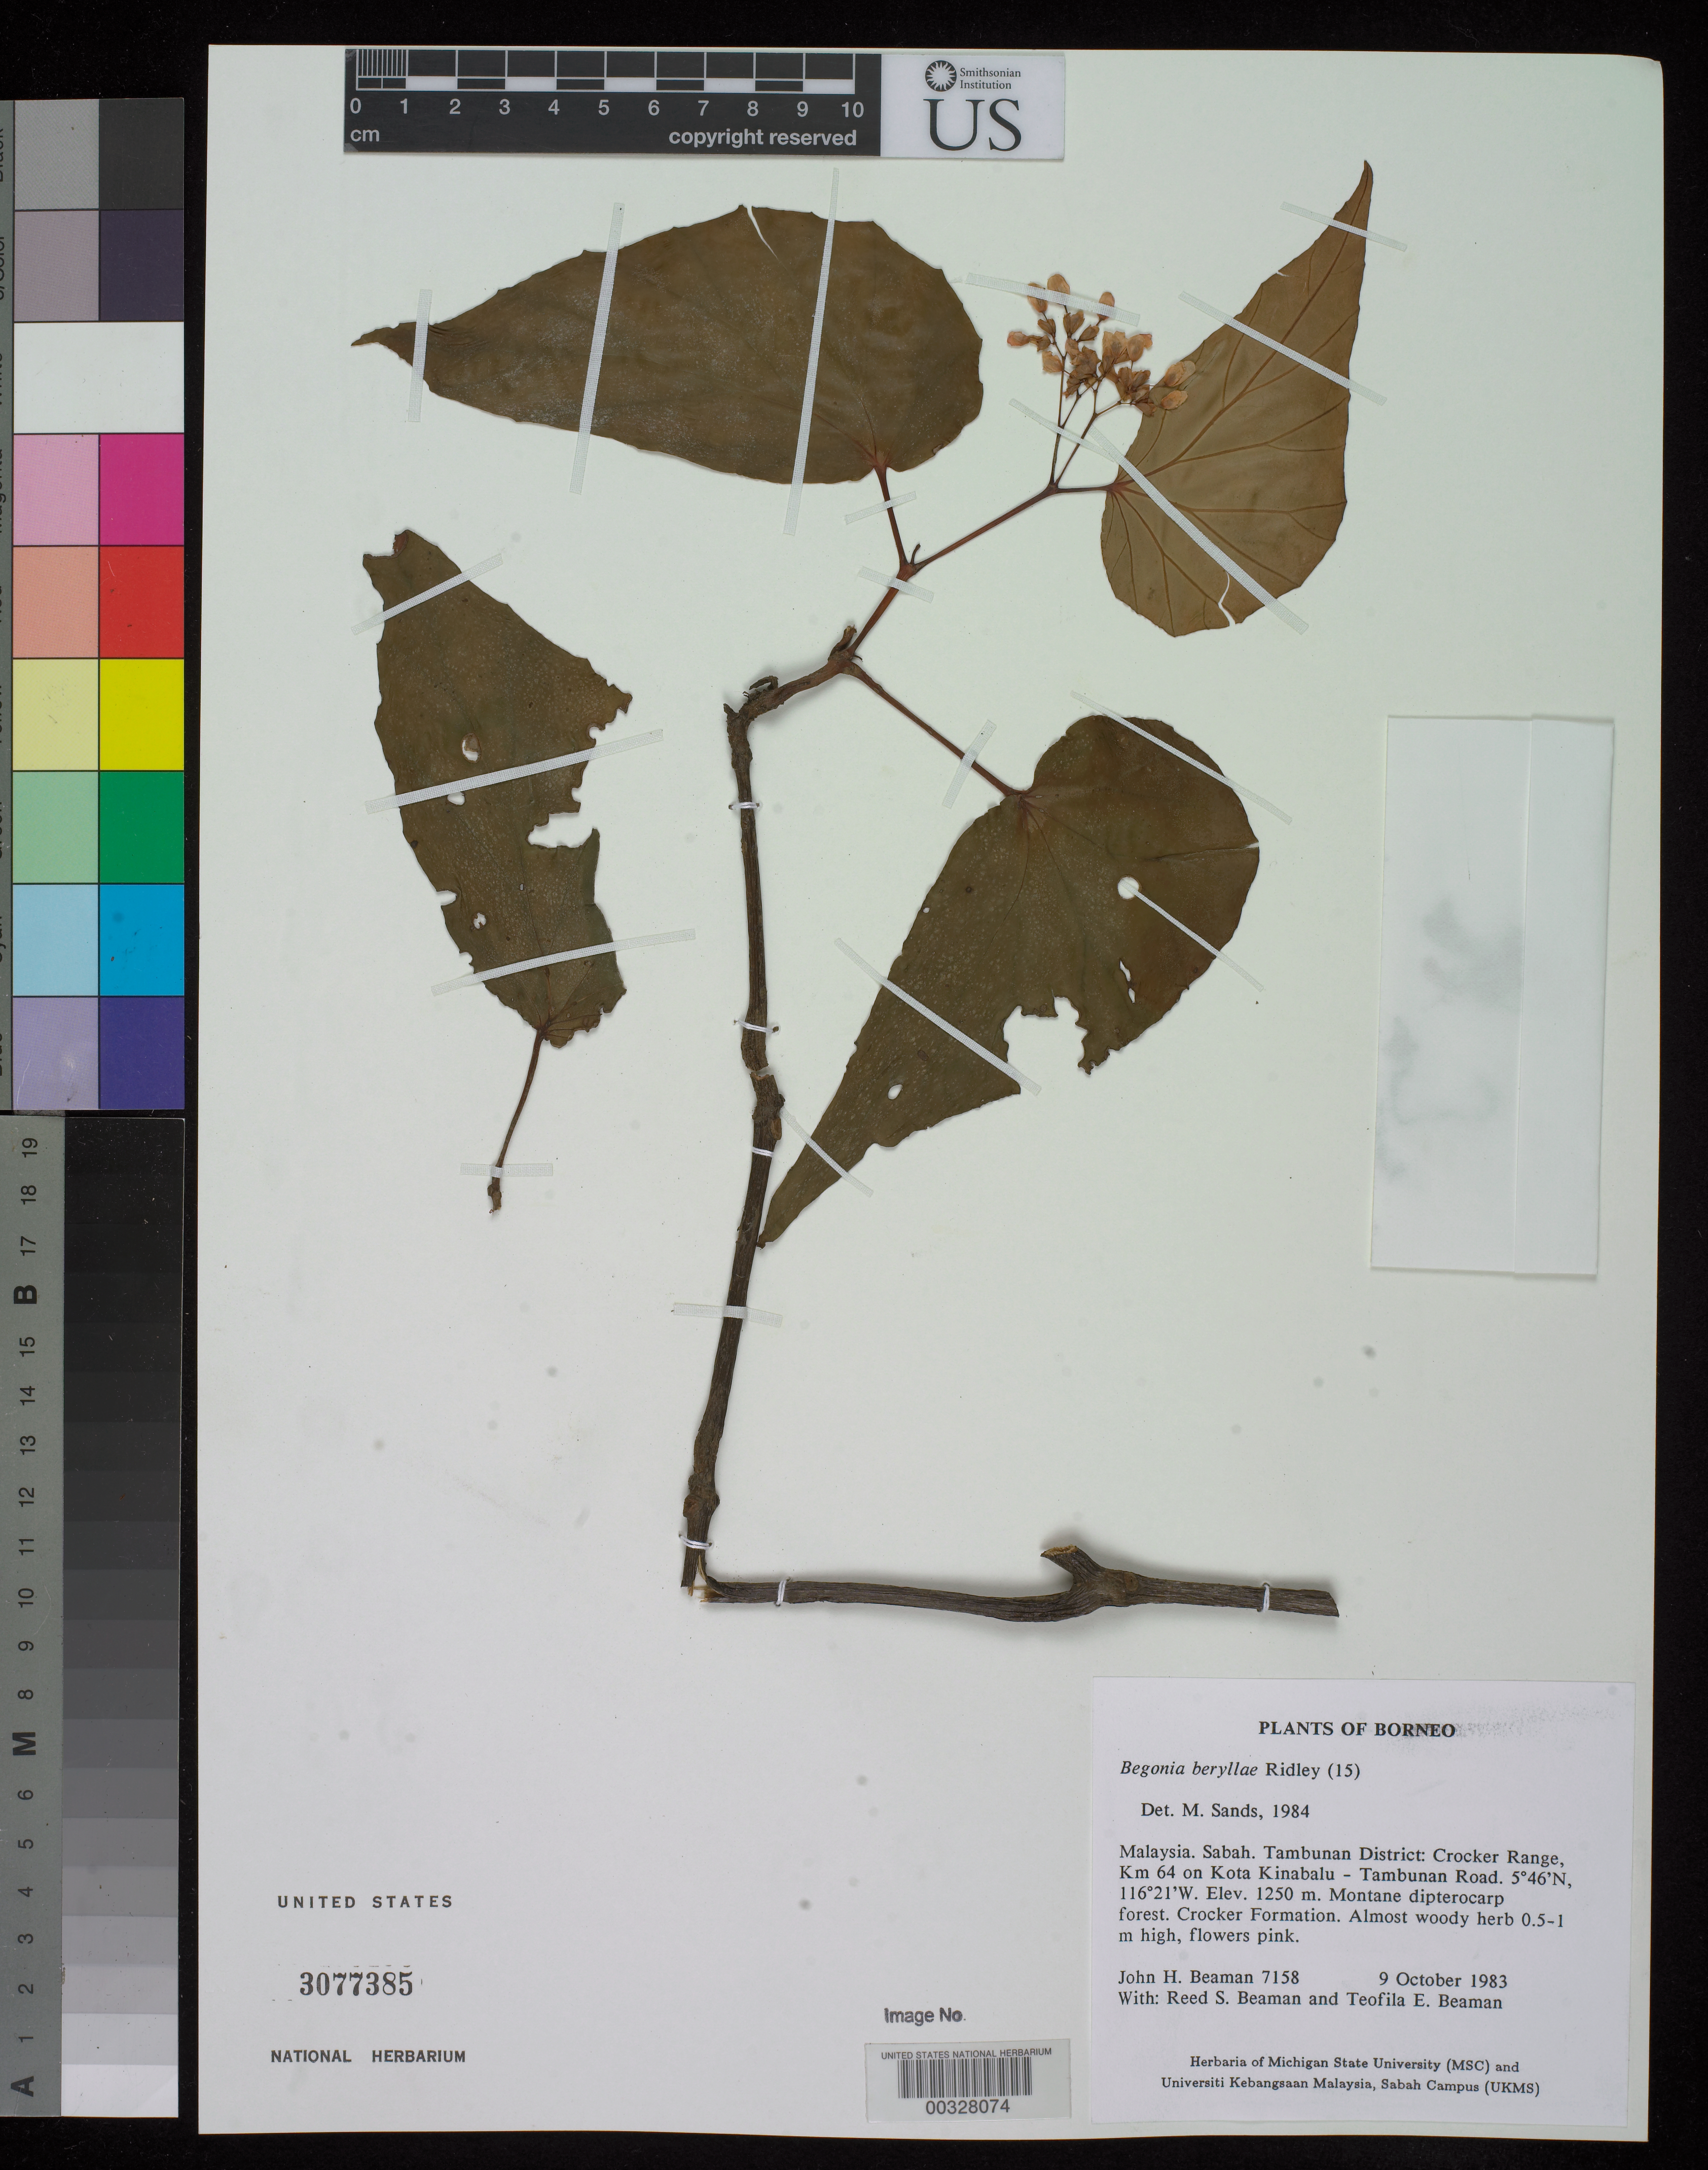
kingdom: Plantae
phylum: Tracheophyta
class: Magnoliopsida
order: Cucurbitales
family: Begoniaceae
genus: Begonia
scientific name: Begonia beryllae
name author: Ridl.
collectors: J. H. Beaman, R. S. Beaman & T. E. Beaman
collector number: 7158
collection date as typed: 09 Oct 1983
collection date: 1983-10-09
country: Malaysia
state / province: Sabah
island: Borneo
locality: Tambunan district, crocker range, km 64 on kota kinabalu - tambunan road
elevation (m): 1250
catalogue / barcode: US 3077385